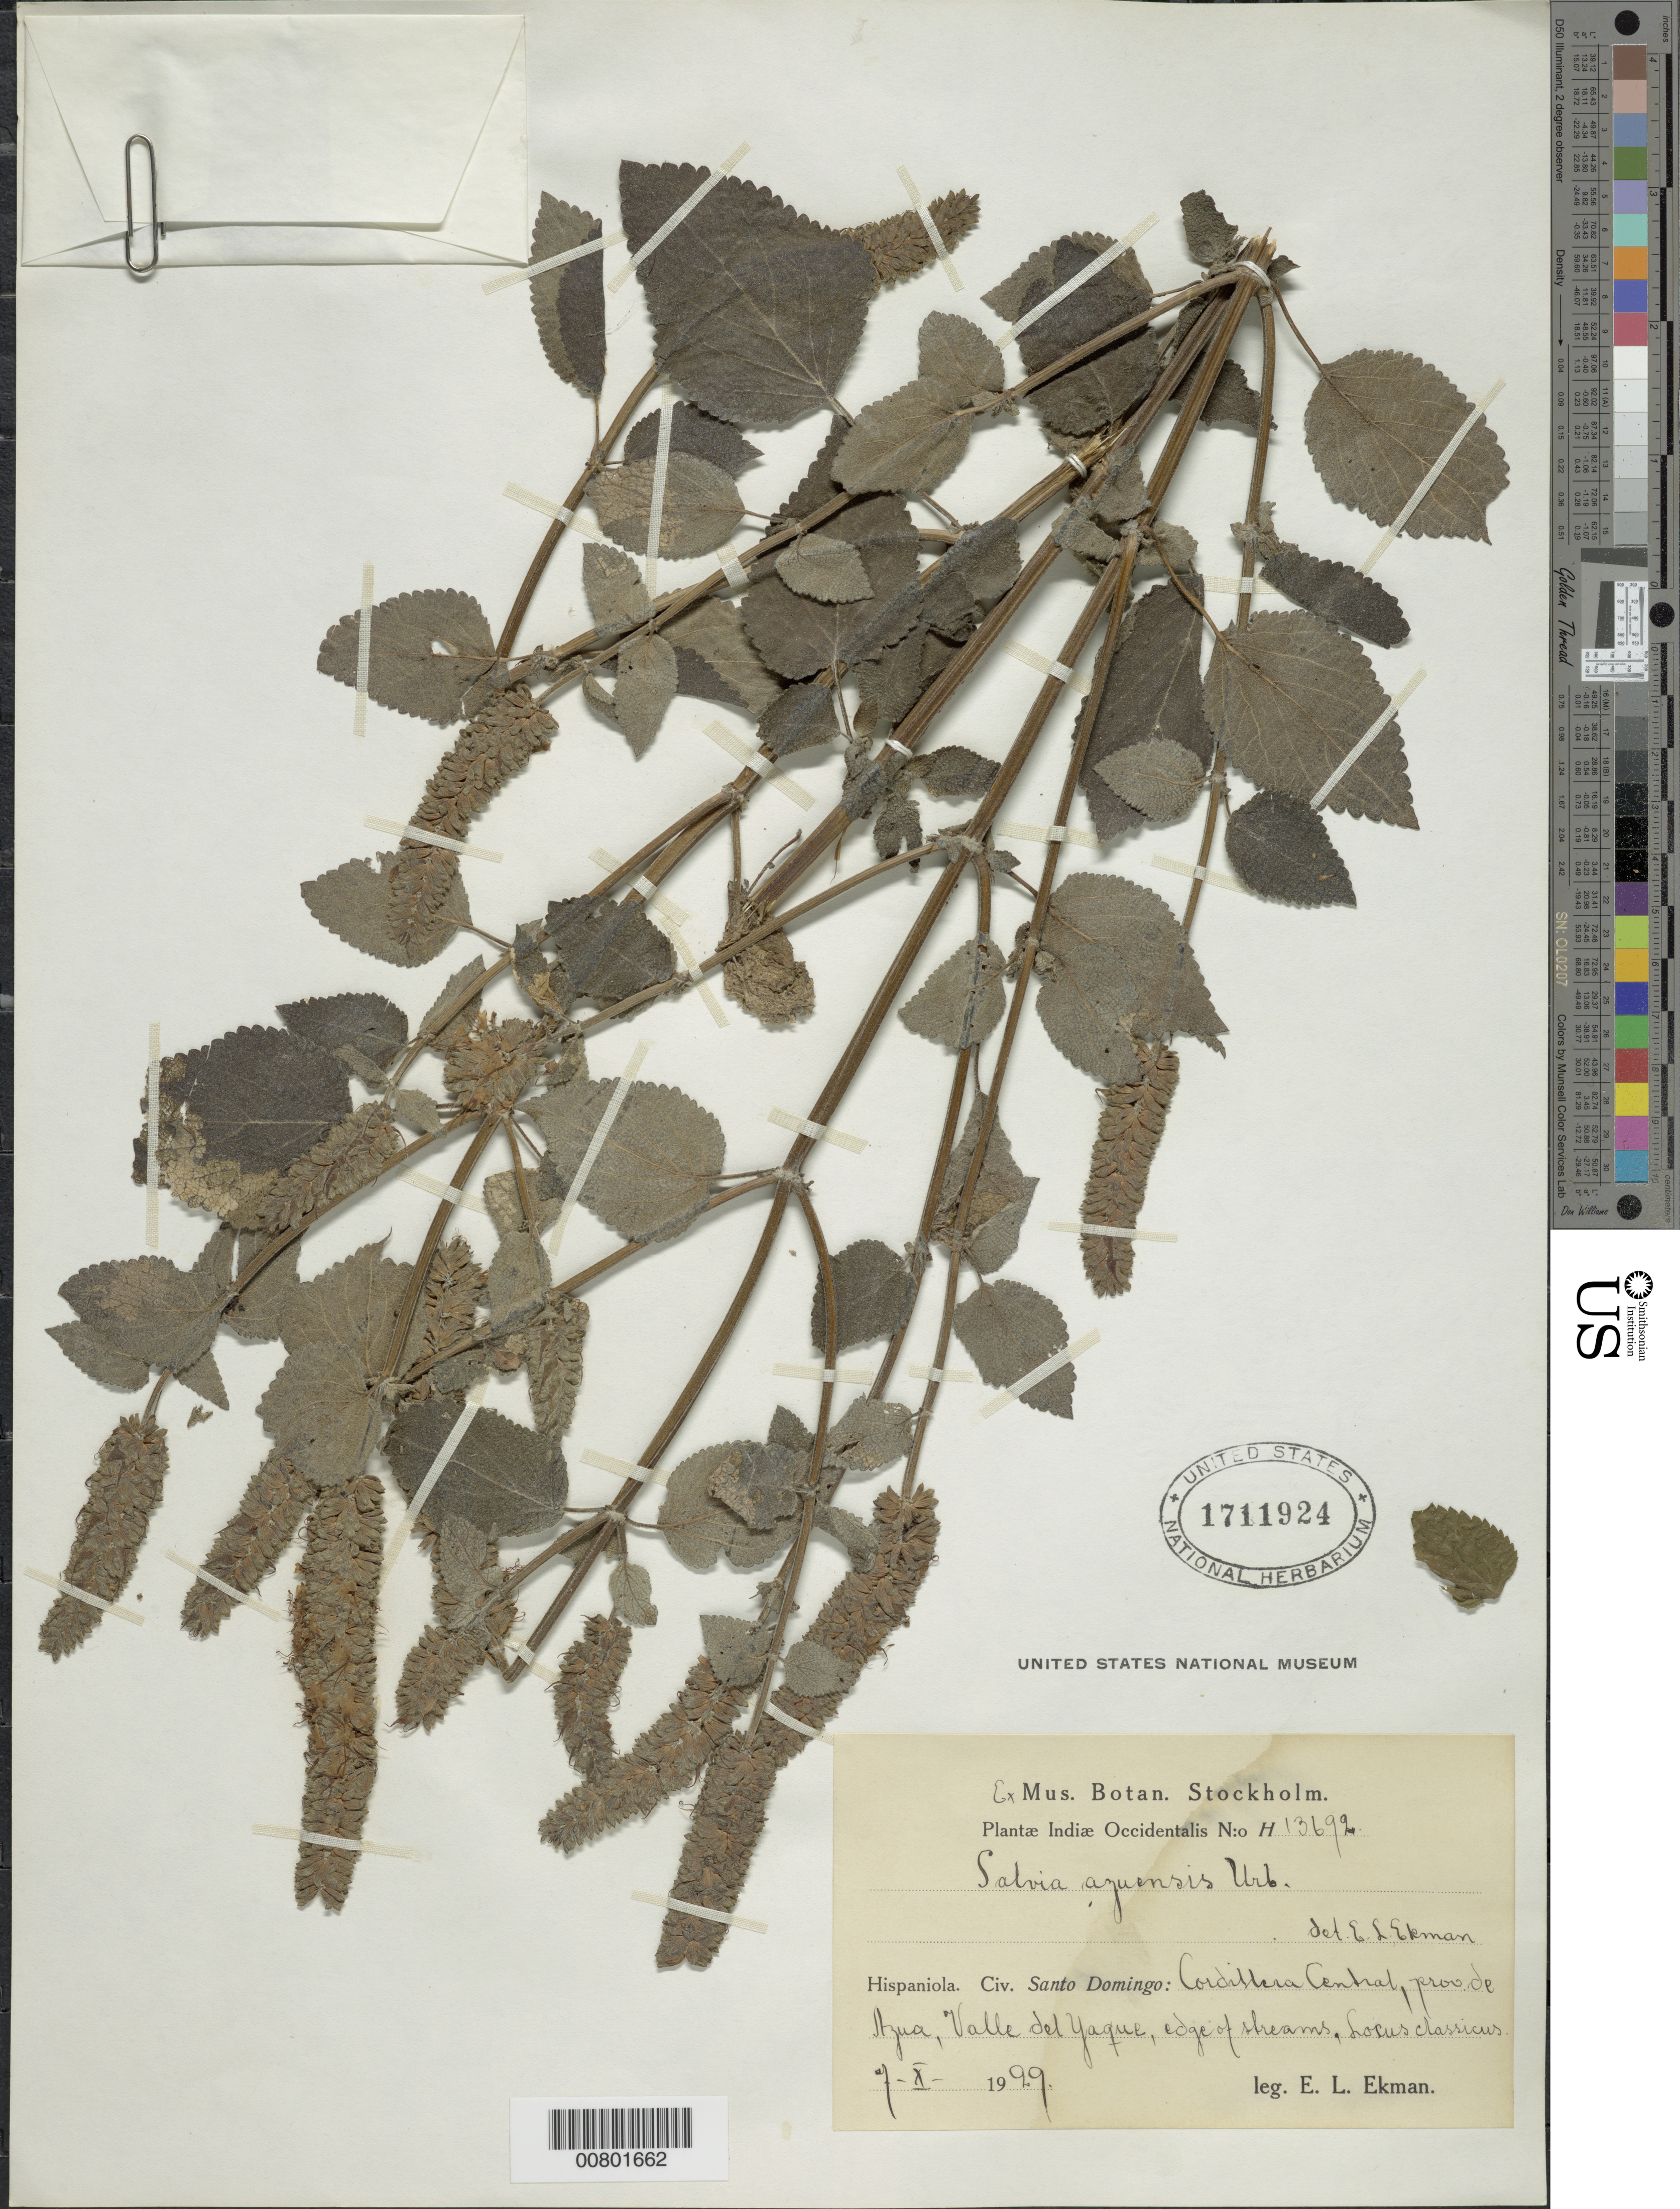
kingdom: Plantae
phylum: Tracheophyta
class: Magnoliopsida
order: Lamiales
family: Lamiaceae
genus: Salvia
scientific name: Salvia densiflora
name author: Benth.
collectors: E. L. Ekman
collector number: H 13692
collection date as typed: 09 Oct 1929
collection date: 1929-10-09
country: Dominican Republic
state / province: Azua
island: Hispaniola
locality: Cordillera Central, Valle del Yaque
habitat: Edge of streams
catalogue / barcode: US 1711924